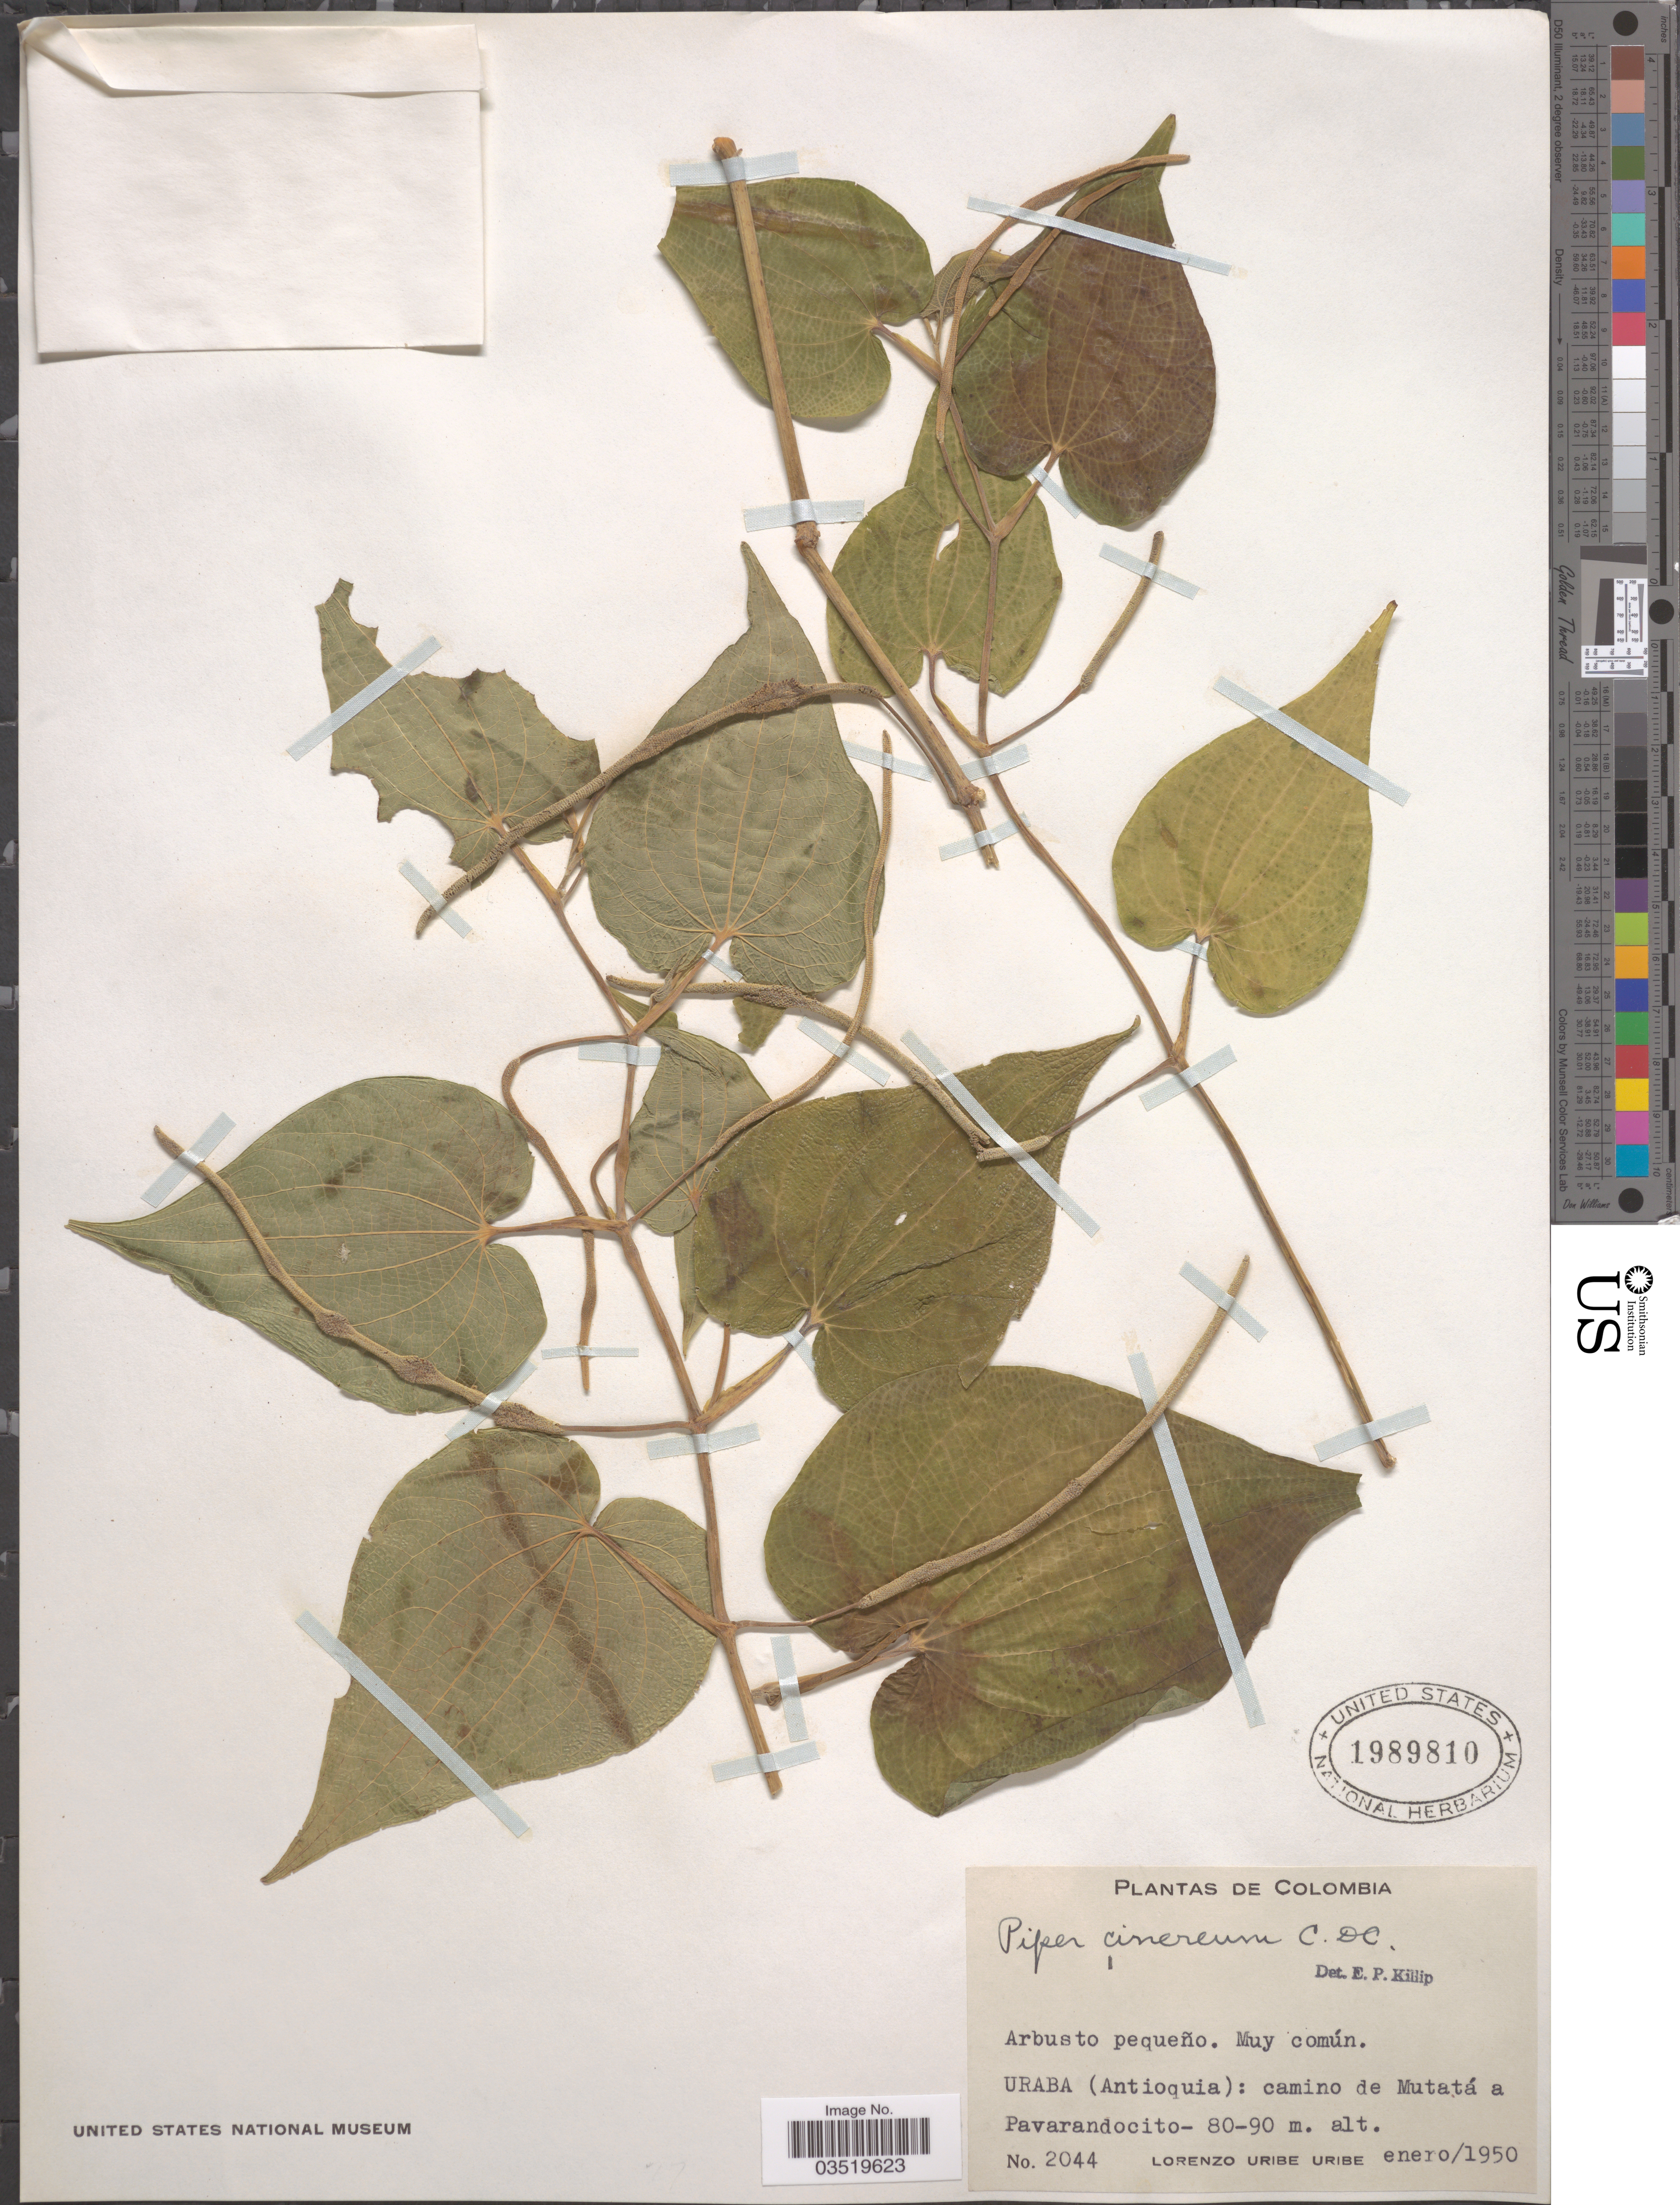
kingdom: Plantae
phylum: Tracheophyta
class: Magnoliopsida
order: Piperales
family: Piperaceae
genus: Piper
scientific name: Piper cinereum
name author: C. DC.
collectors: L. Uribe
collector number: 2044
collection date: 1950-01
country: Colombia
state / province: Antioquia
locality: Uraba (Antioquia): camino de Mutatá a Pavarandocito.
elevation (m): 80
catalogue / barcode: US 1989810